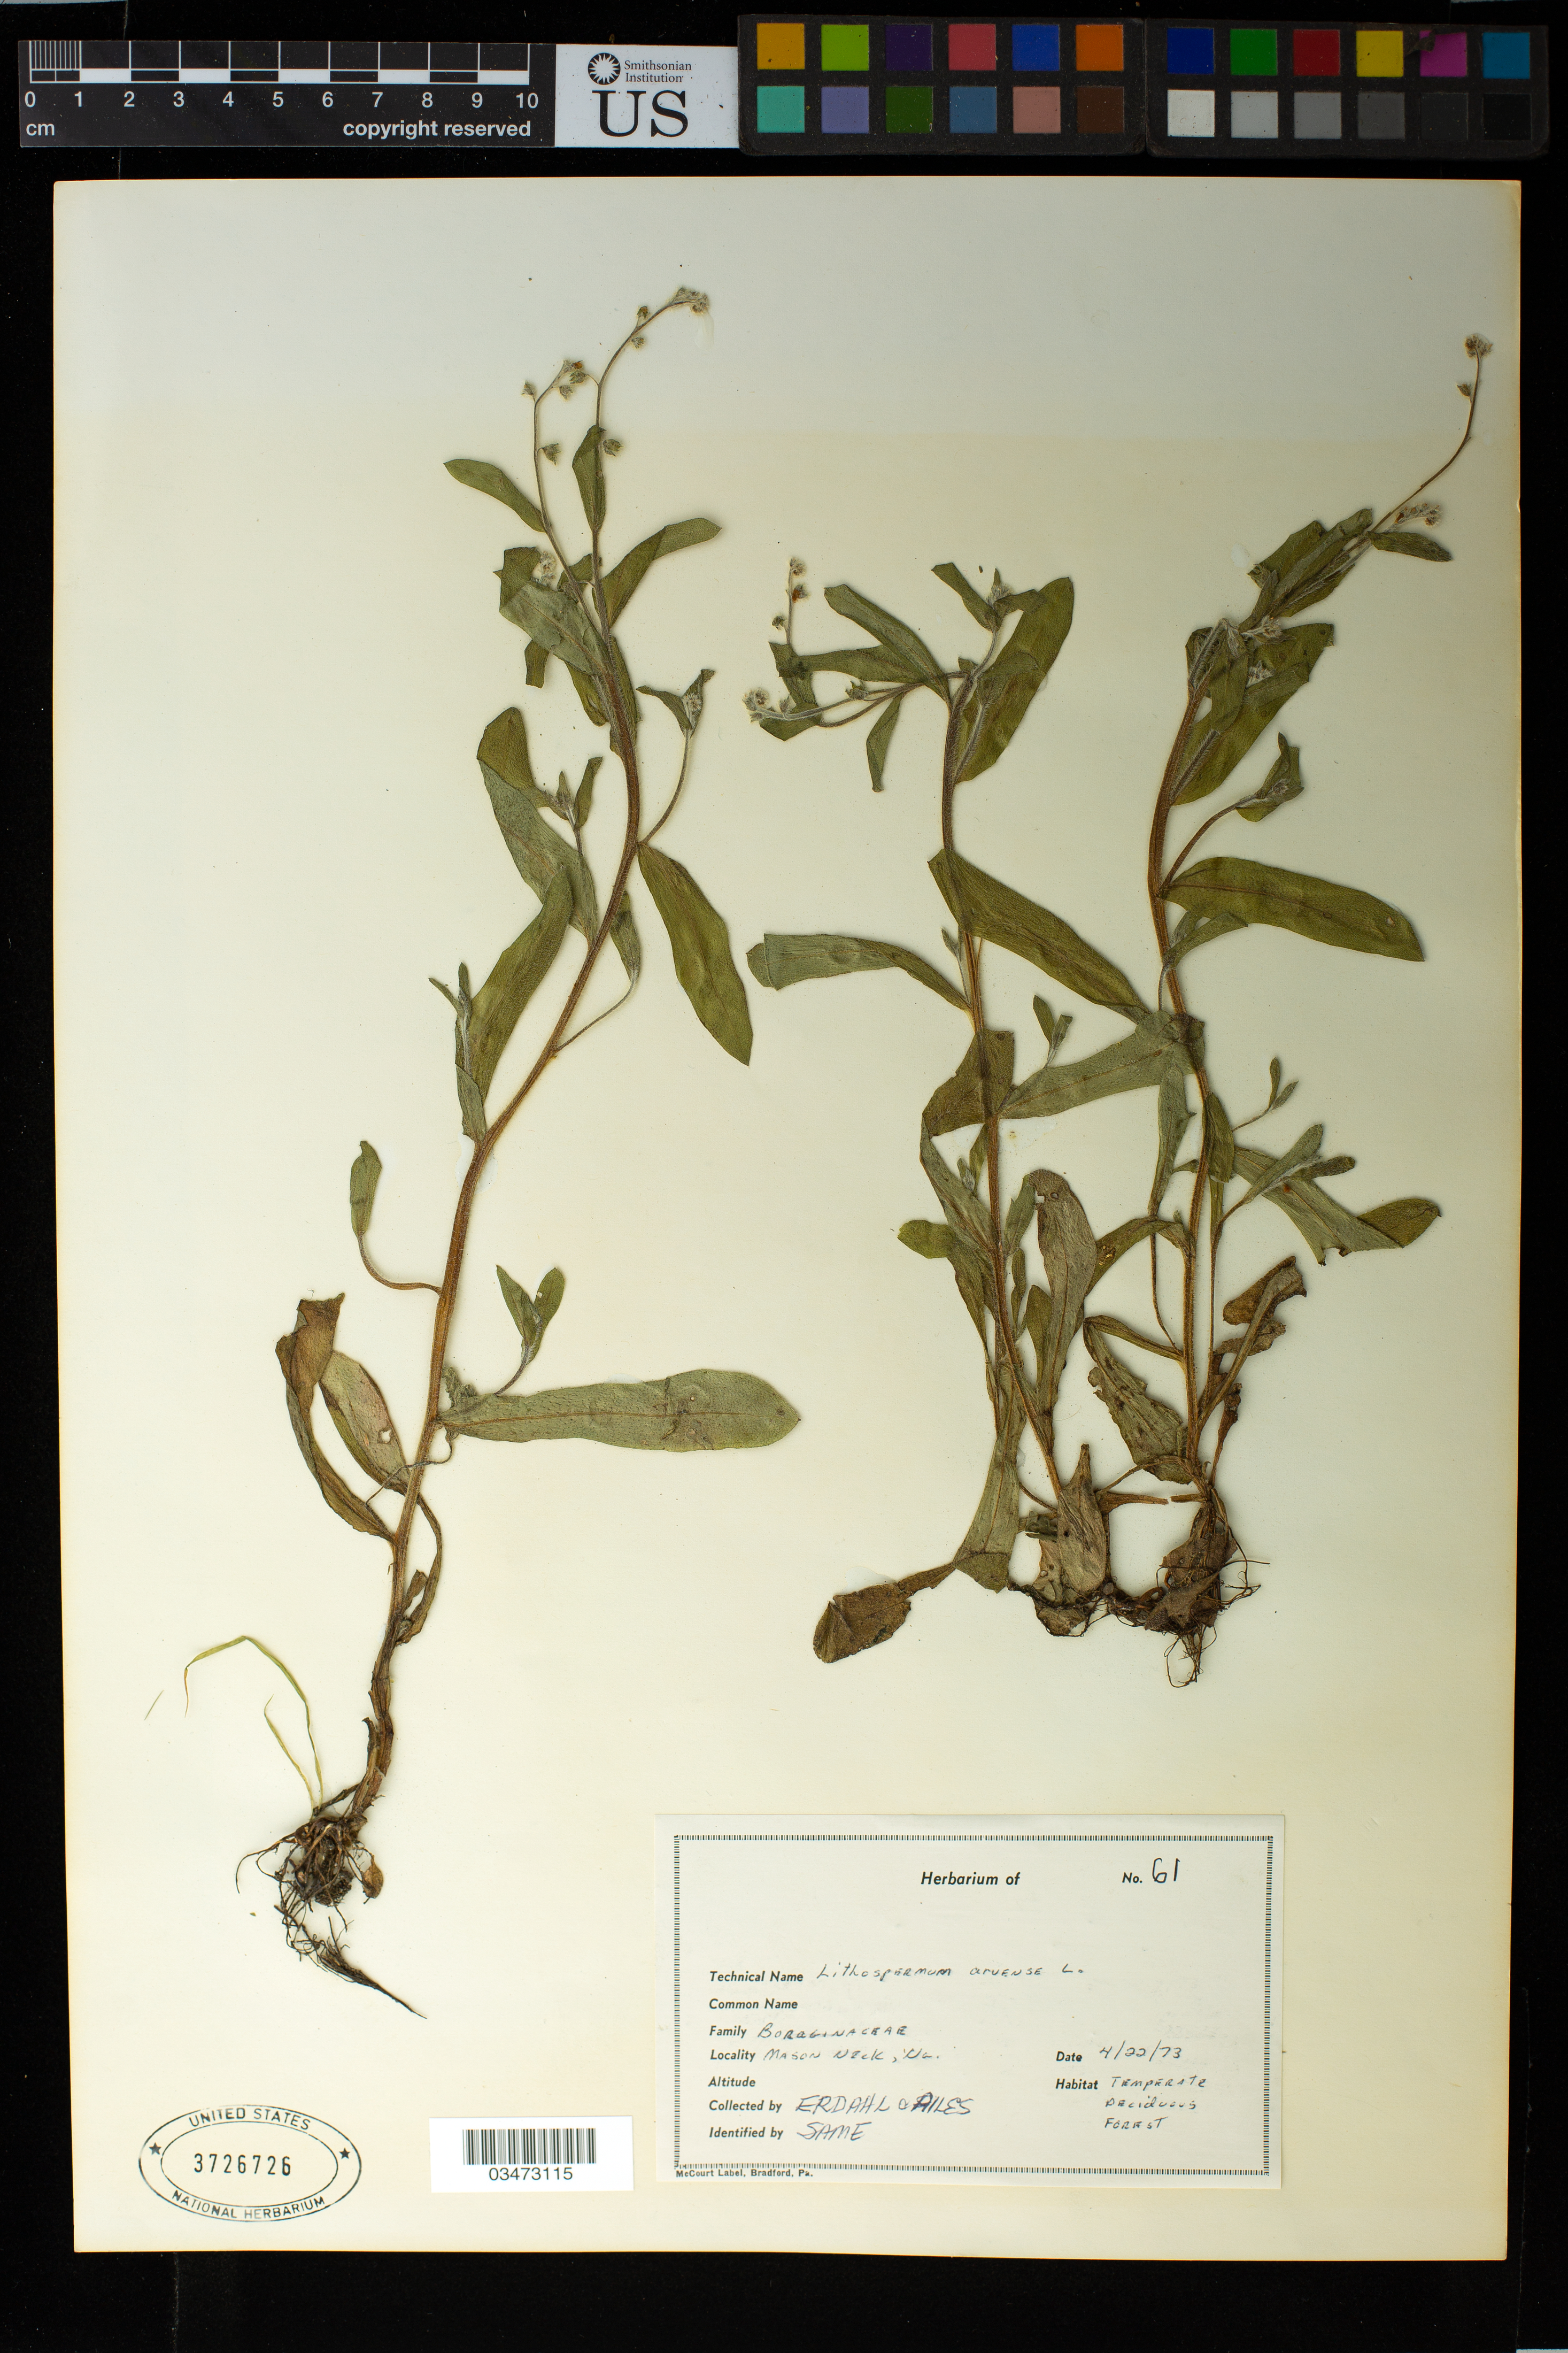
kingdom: Plantae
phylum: Tracheophyta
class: Magnoliopsida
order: Boraginales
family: Boraginaceae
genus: Myosotis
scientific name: Myosotis macrosperma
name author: Engelm.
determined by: Strong, Mark T., (BOT), Smithsonian Institution - National Museum of Natural History (UNITED STATES)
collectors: E. Erdahl & J. Ailes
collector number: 61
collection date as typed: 4/22/73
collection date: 1973-04-22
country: United States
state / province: Virginia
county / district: Fairfax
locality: Mason Neck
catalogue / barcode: US 3726726